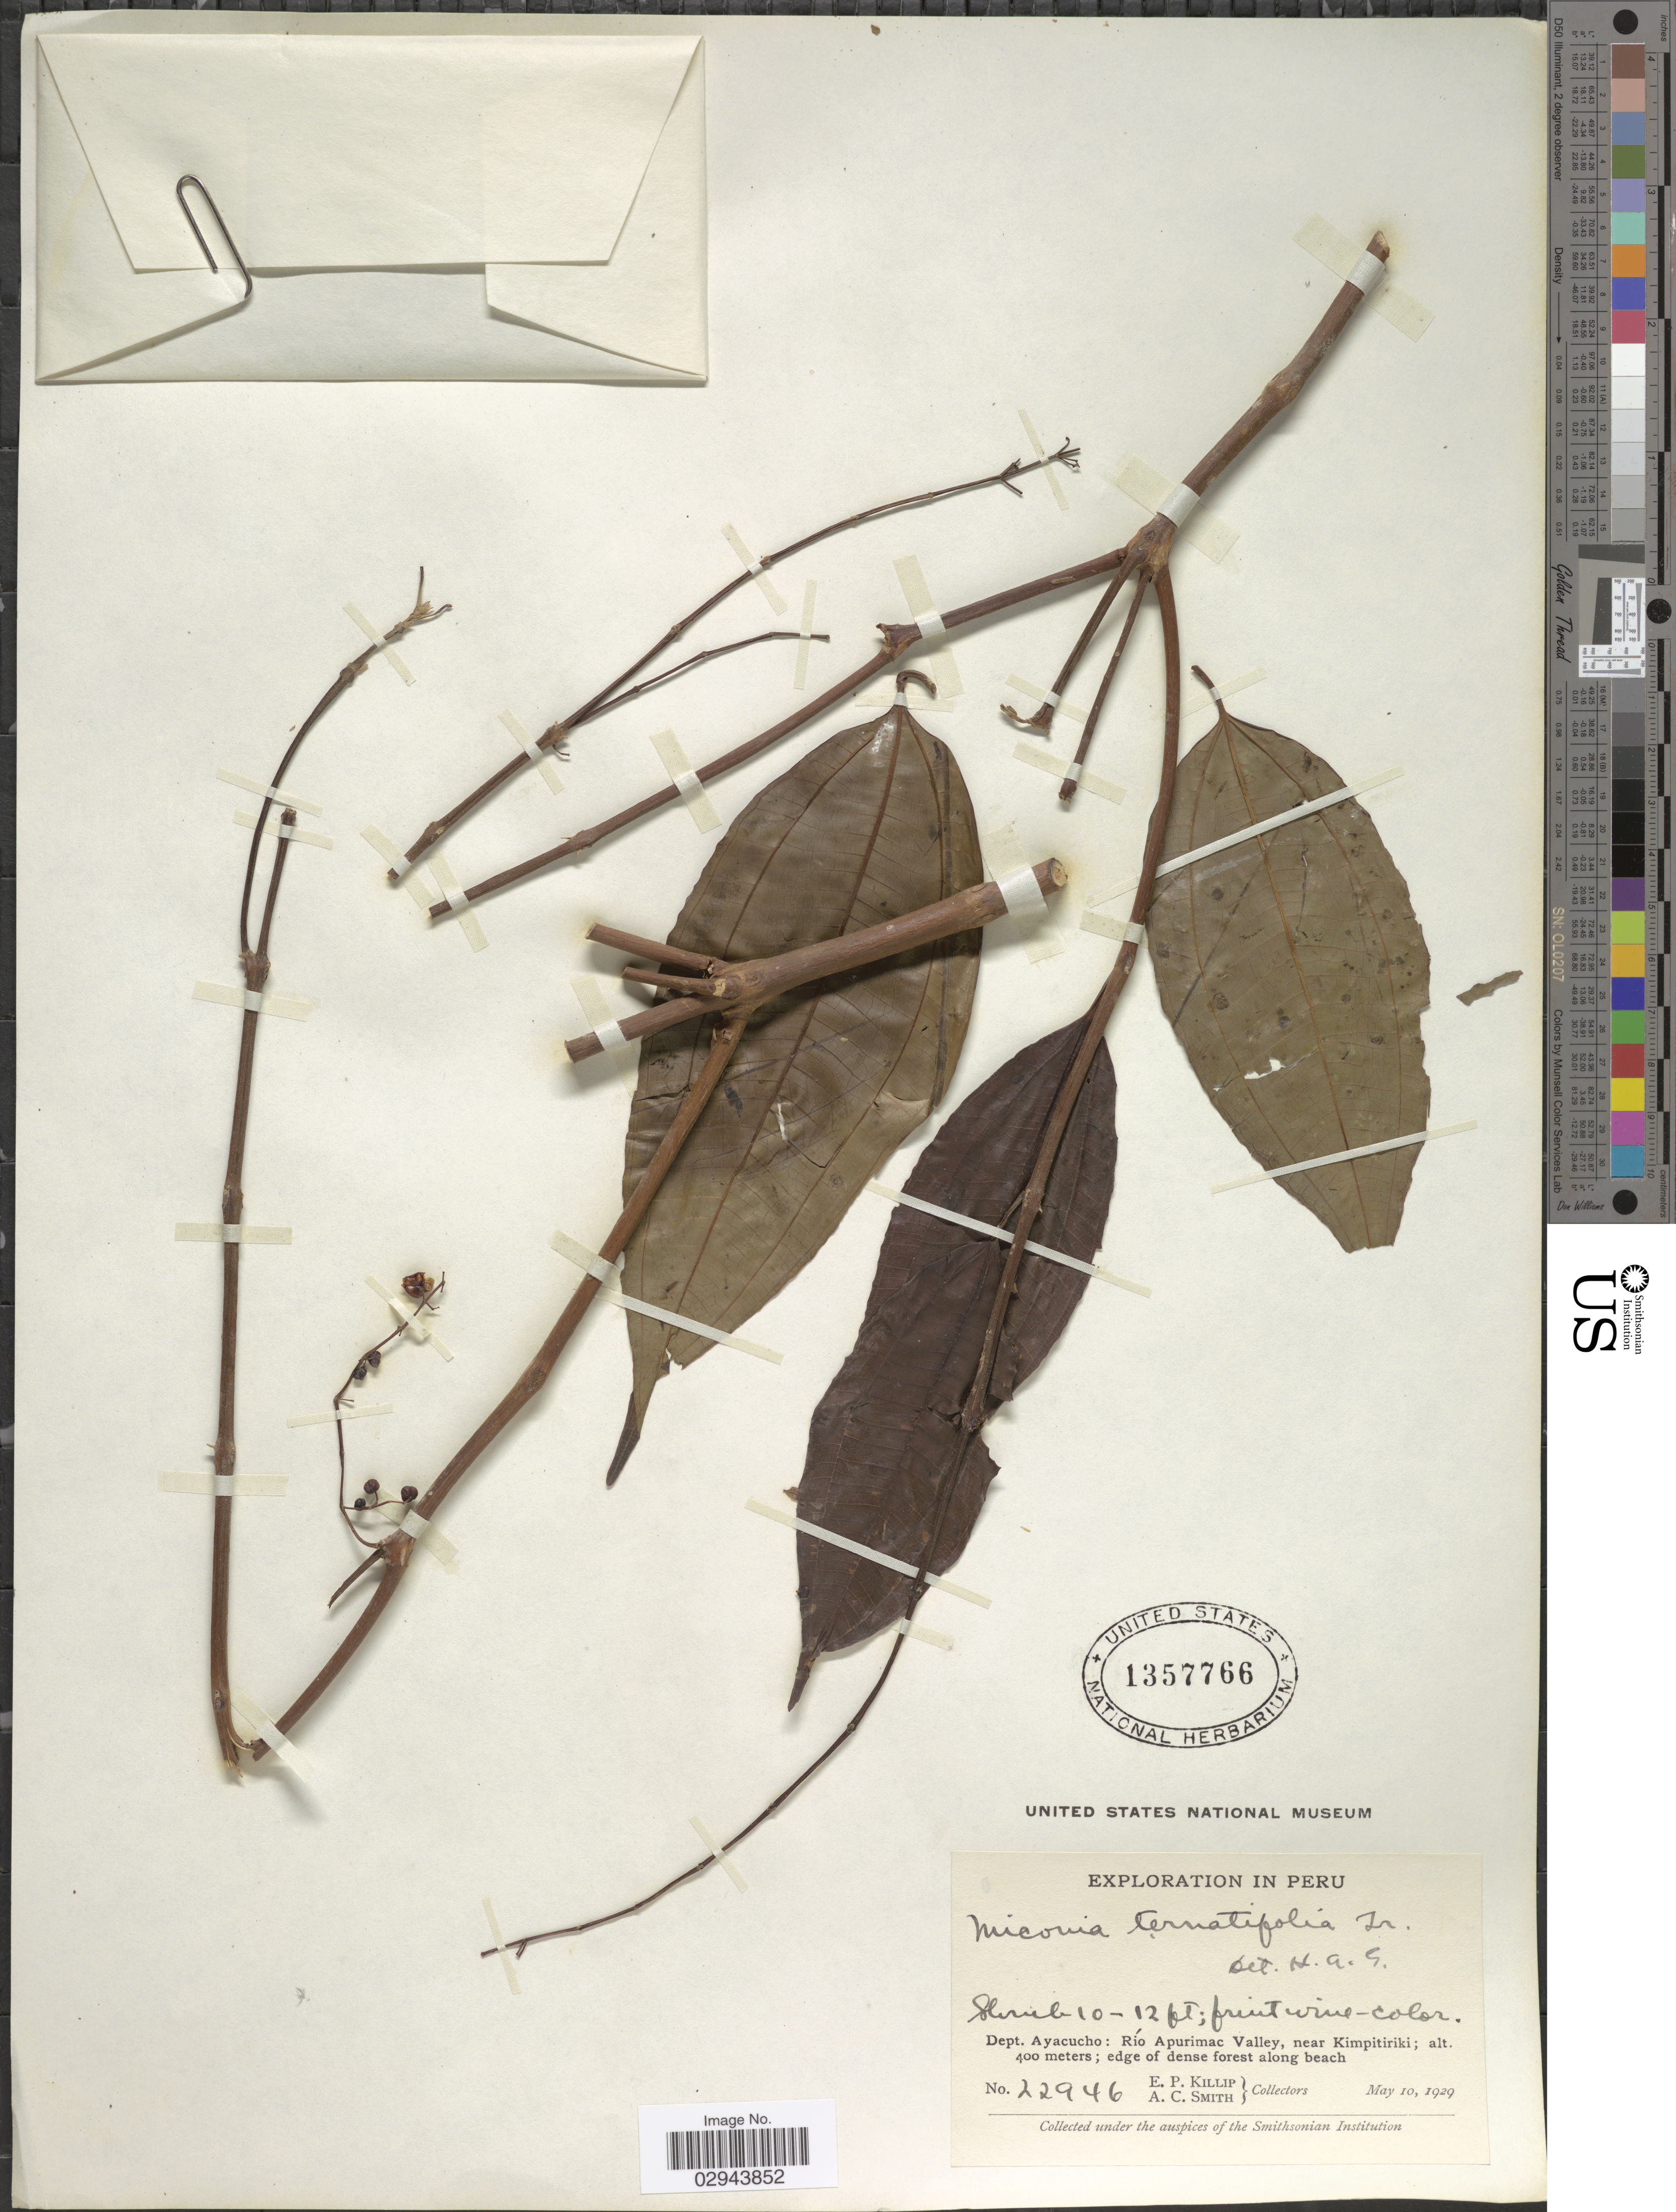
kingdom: Plantae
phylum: Tracheophyta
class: Magnoliopsida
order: Myrtales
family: Melastomataceae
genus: Miconia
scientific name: Miconia ternatifolia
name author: Triana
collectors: E. P. Killip & A. C. Smith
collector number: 22946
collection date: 1929-05-10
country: Peru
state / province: Ayacucho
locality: Dept. Ayacucho: Río Apurimac Valley, near Kimpitiriki.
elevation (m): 400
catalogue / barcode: US 1357766